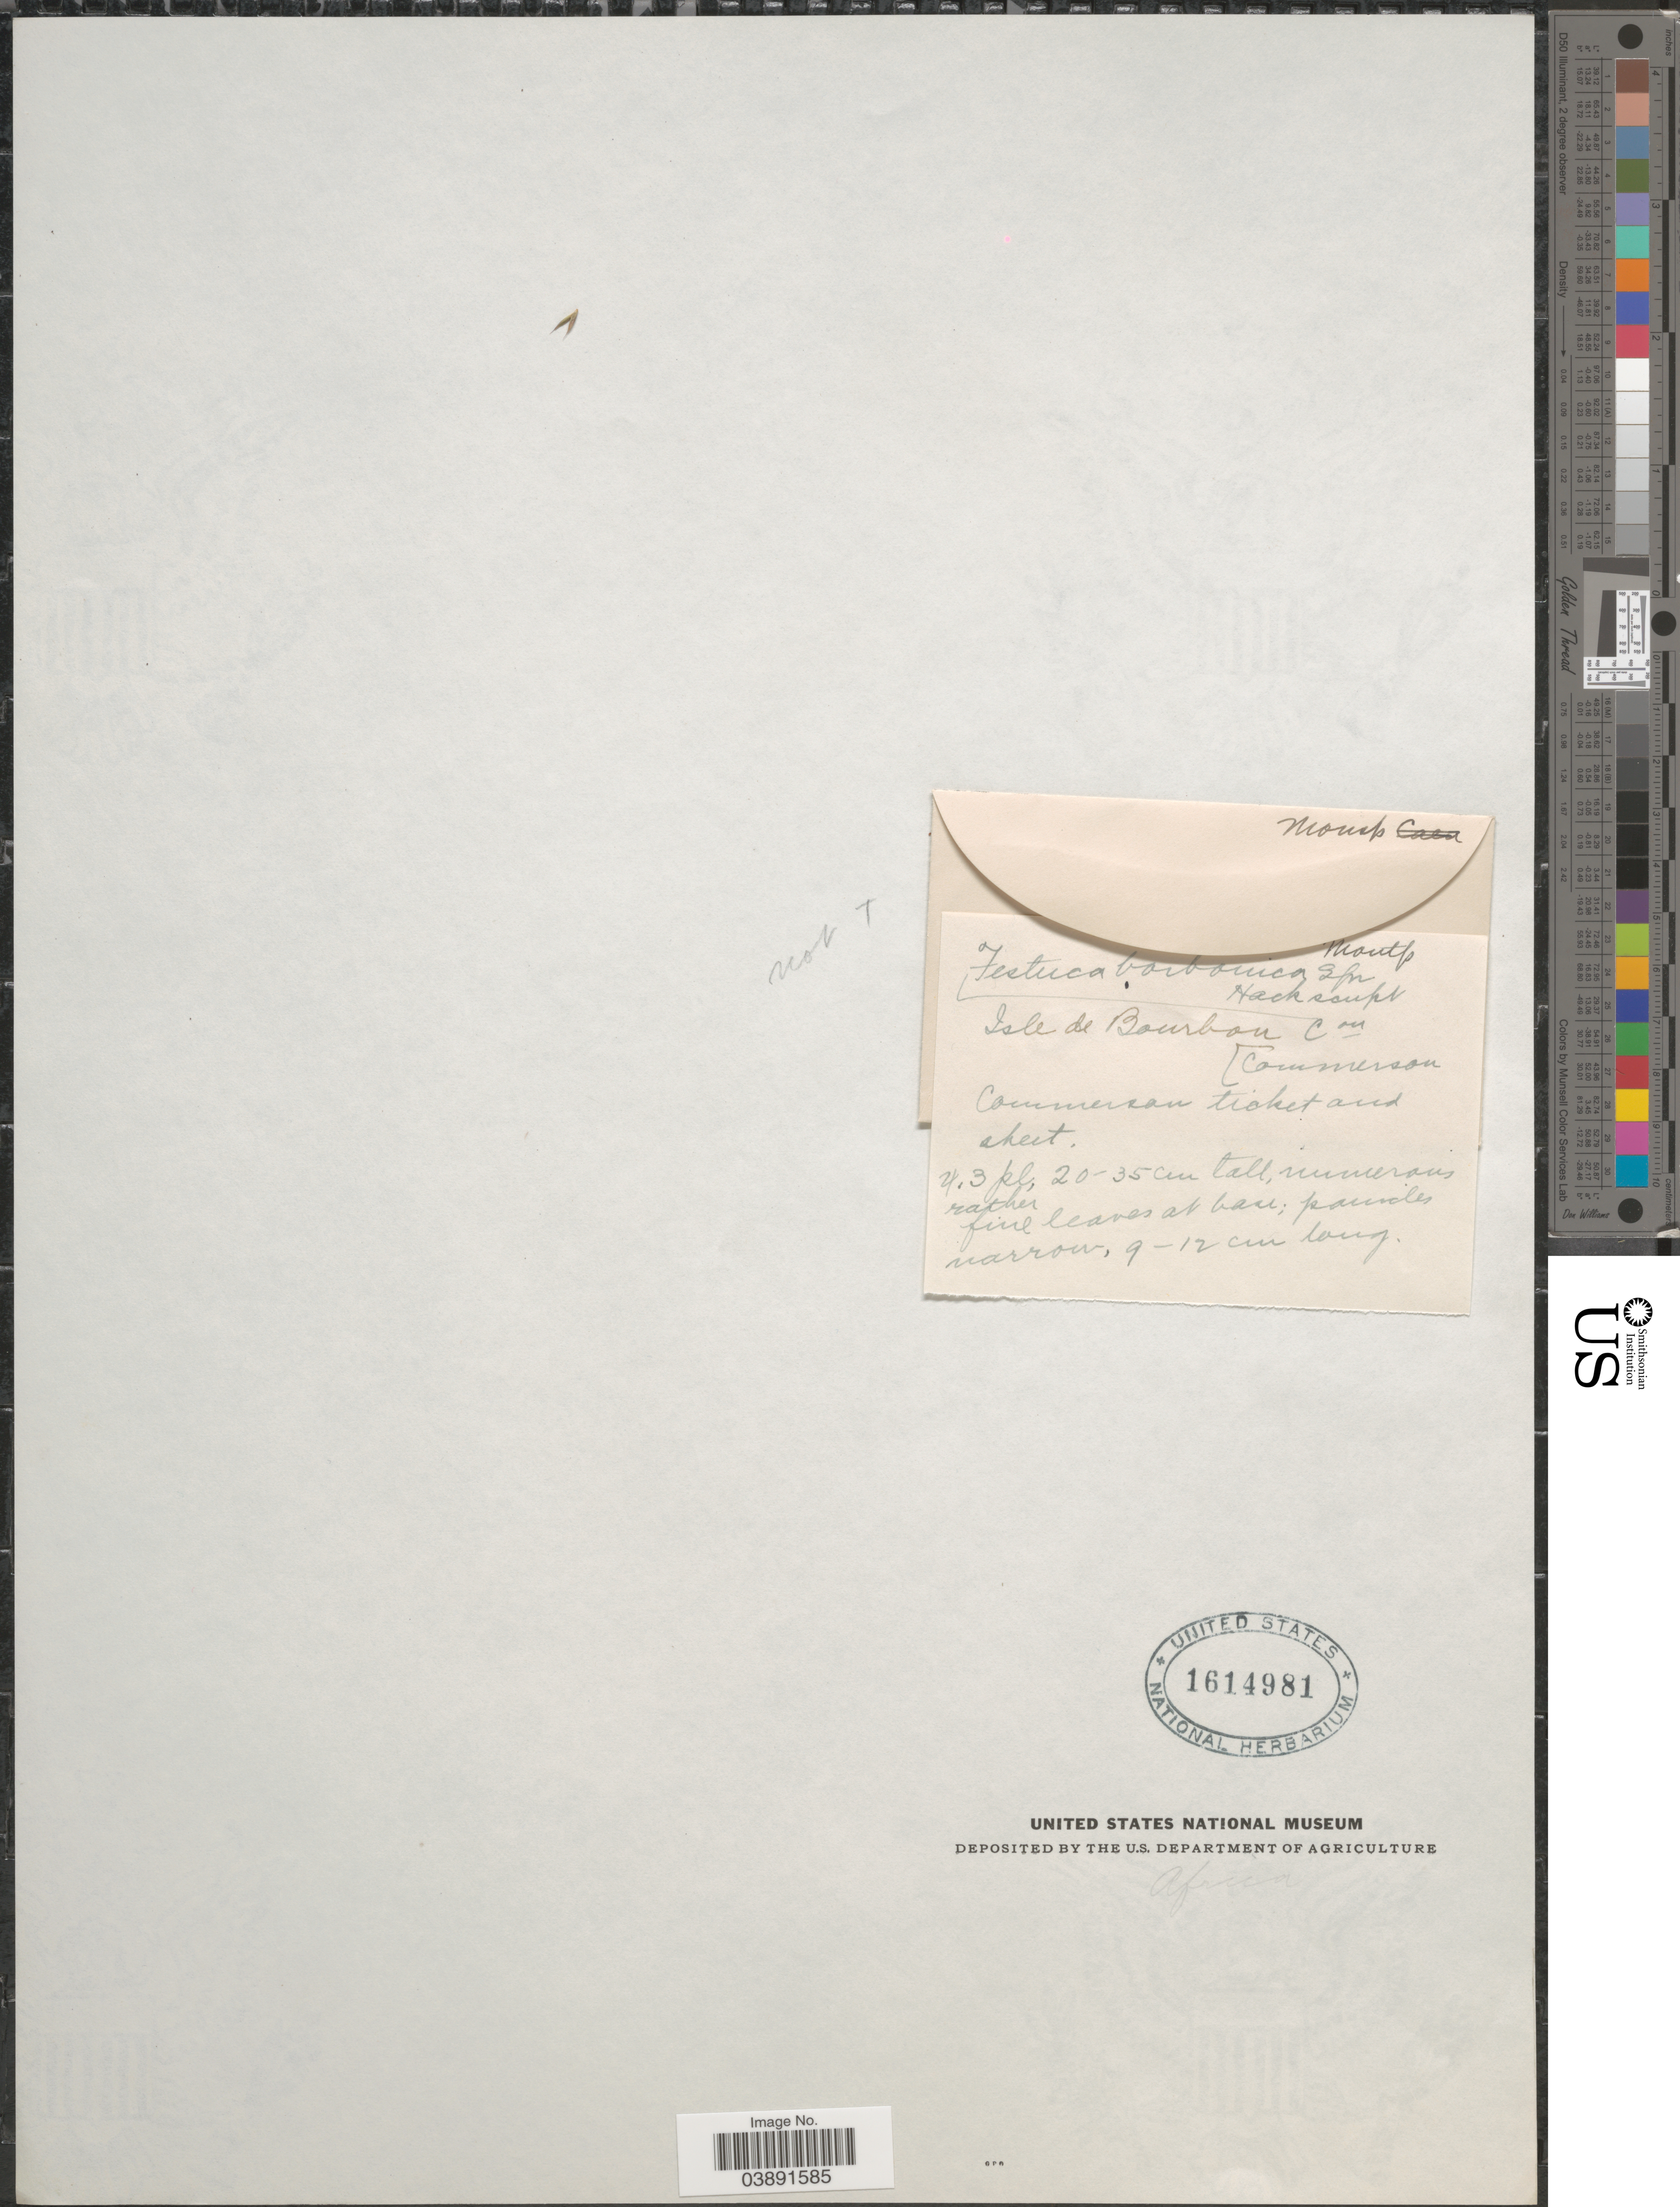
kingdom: Plantae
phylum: Tracheophyta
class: Liliopsida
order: Poales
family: Poaceae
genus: Festuca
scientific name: Festuca borbonica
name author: Spreng.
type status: Possible Type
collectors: Commerson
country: Réunion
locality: Isle de Bourbon.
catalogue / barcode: US 1614981